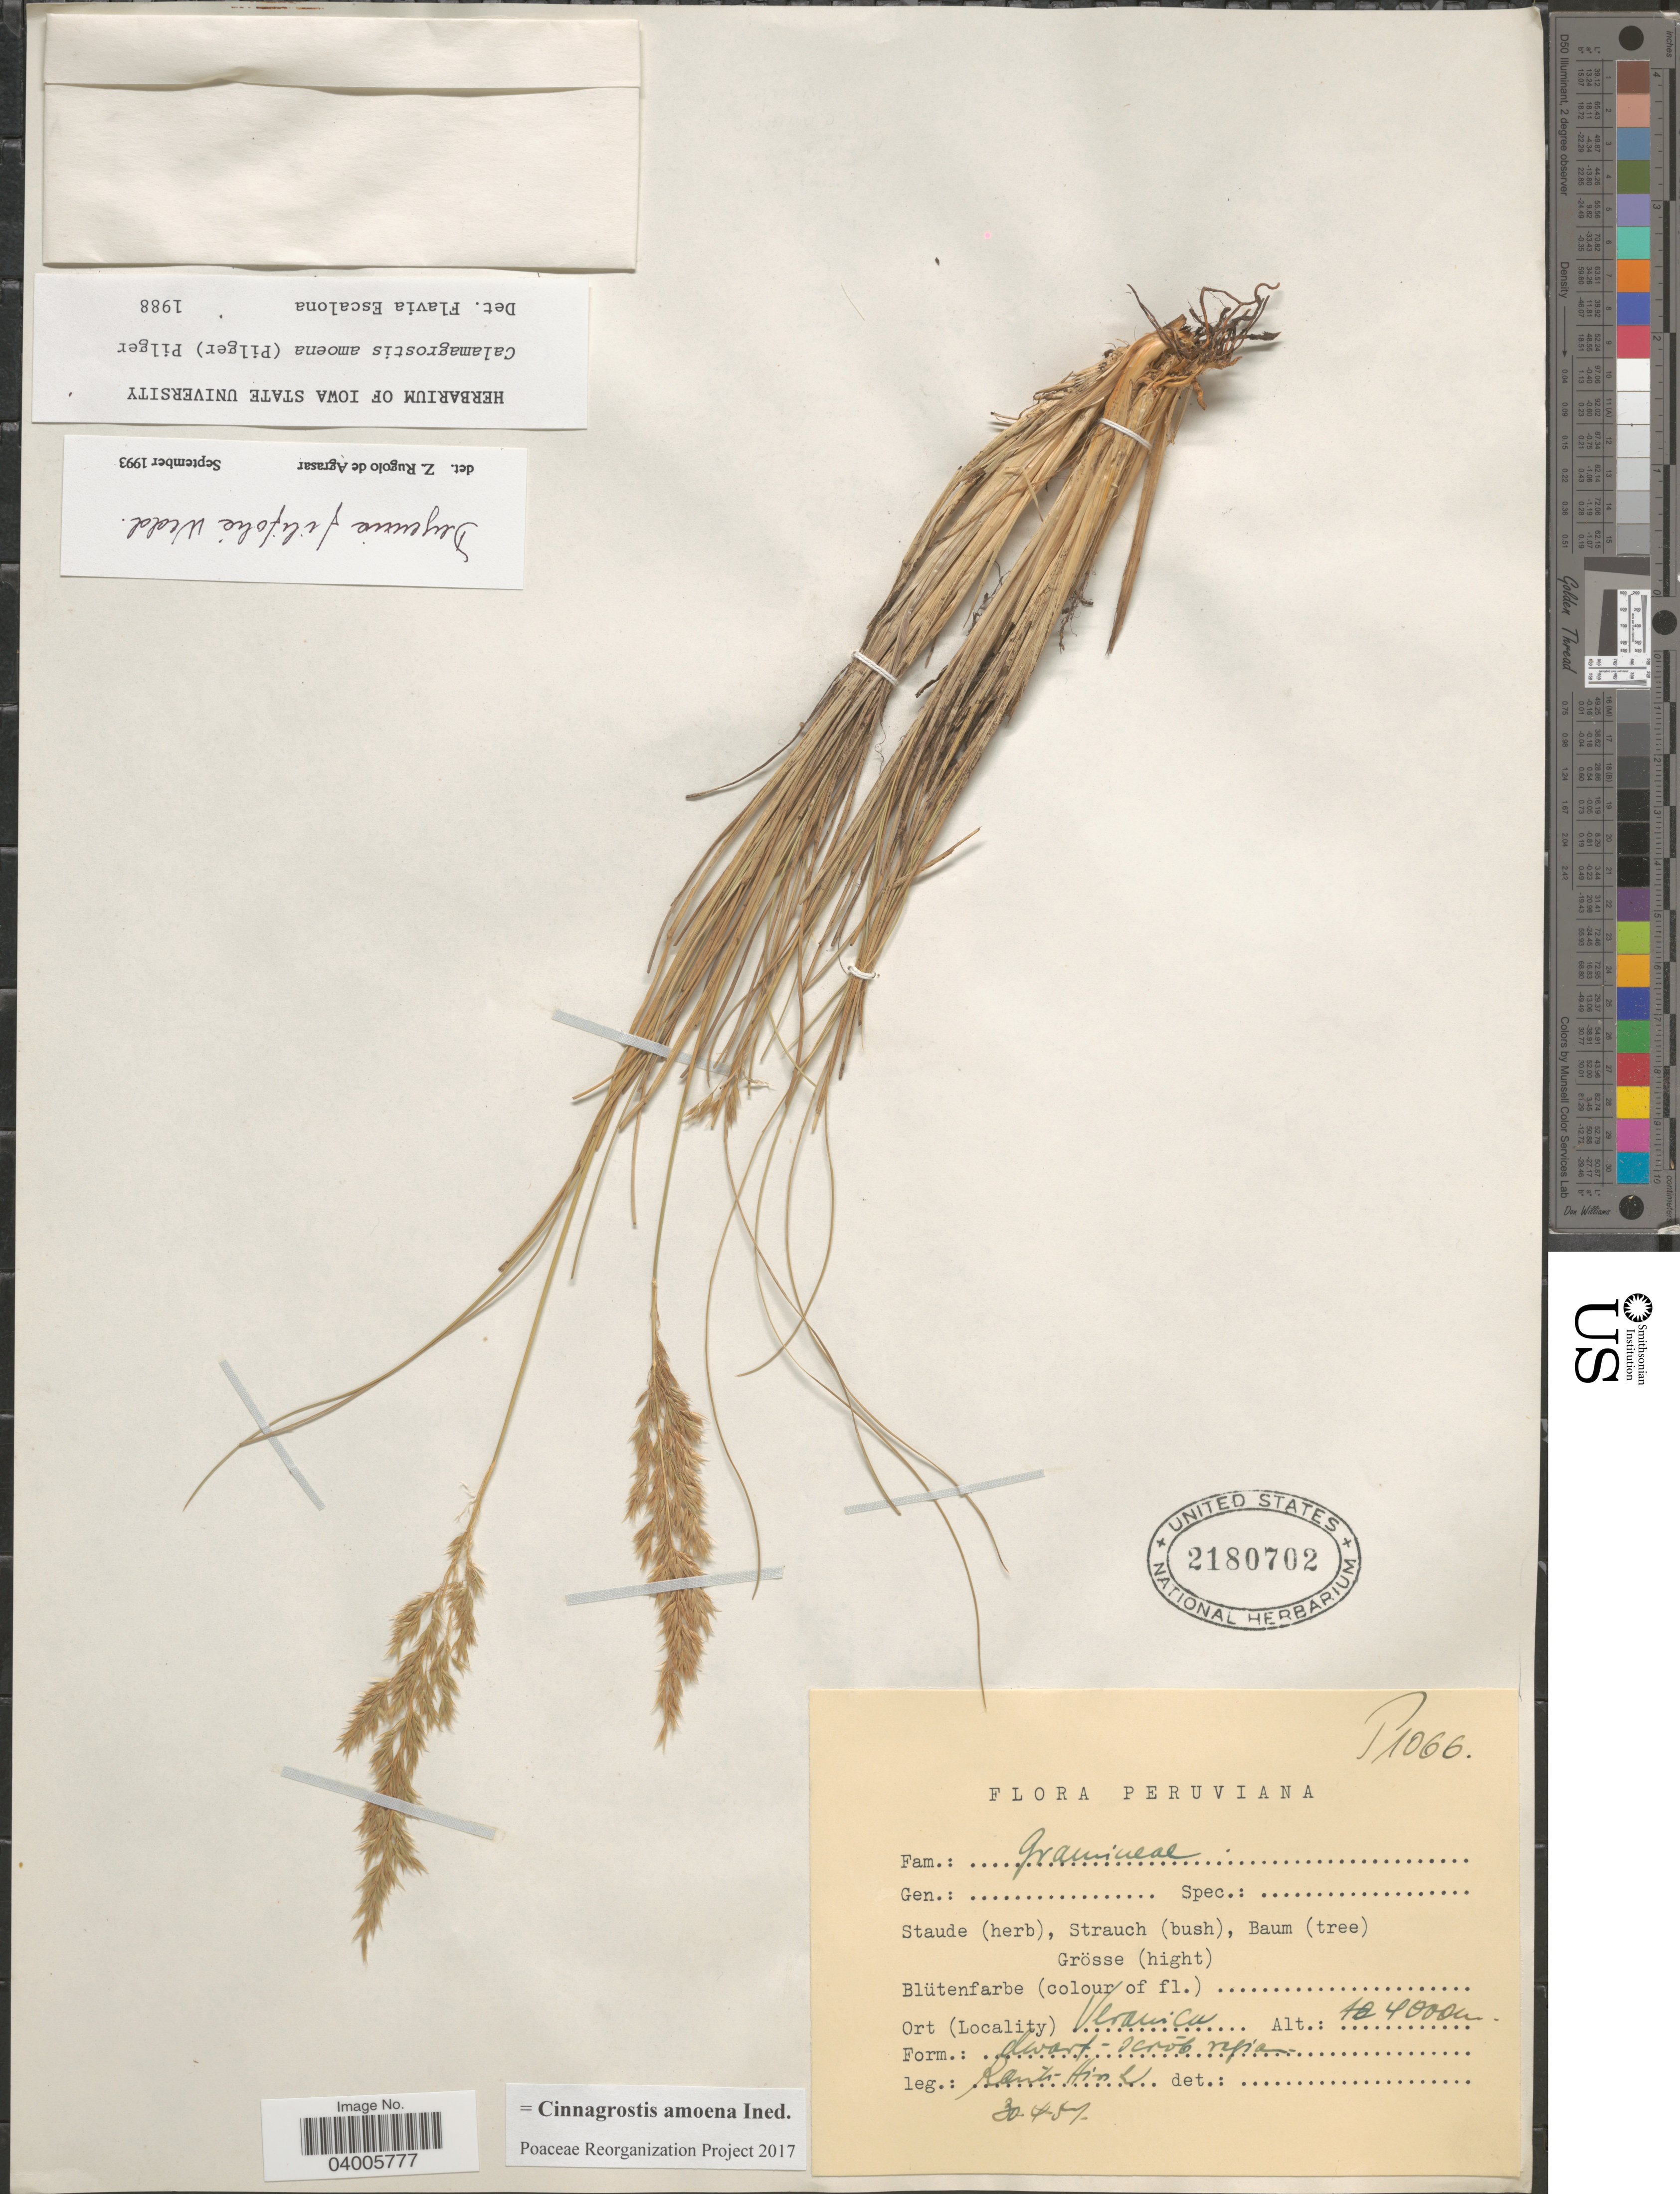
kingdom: Plantae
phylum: Tracheophyta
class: Liliopsida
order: Poales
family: Poaceae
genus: Cinnagrostis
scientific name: Cinnagrostis filifolia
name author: (Wedd.) P.M. Peterson et al.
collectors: W. Rauh & G. Hirsch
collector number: P1066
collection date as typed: Transcribed d/m/y: 30/4/51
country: Peru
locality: Veronica.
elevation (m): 4000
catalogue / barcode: US 2180702